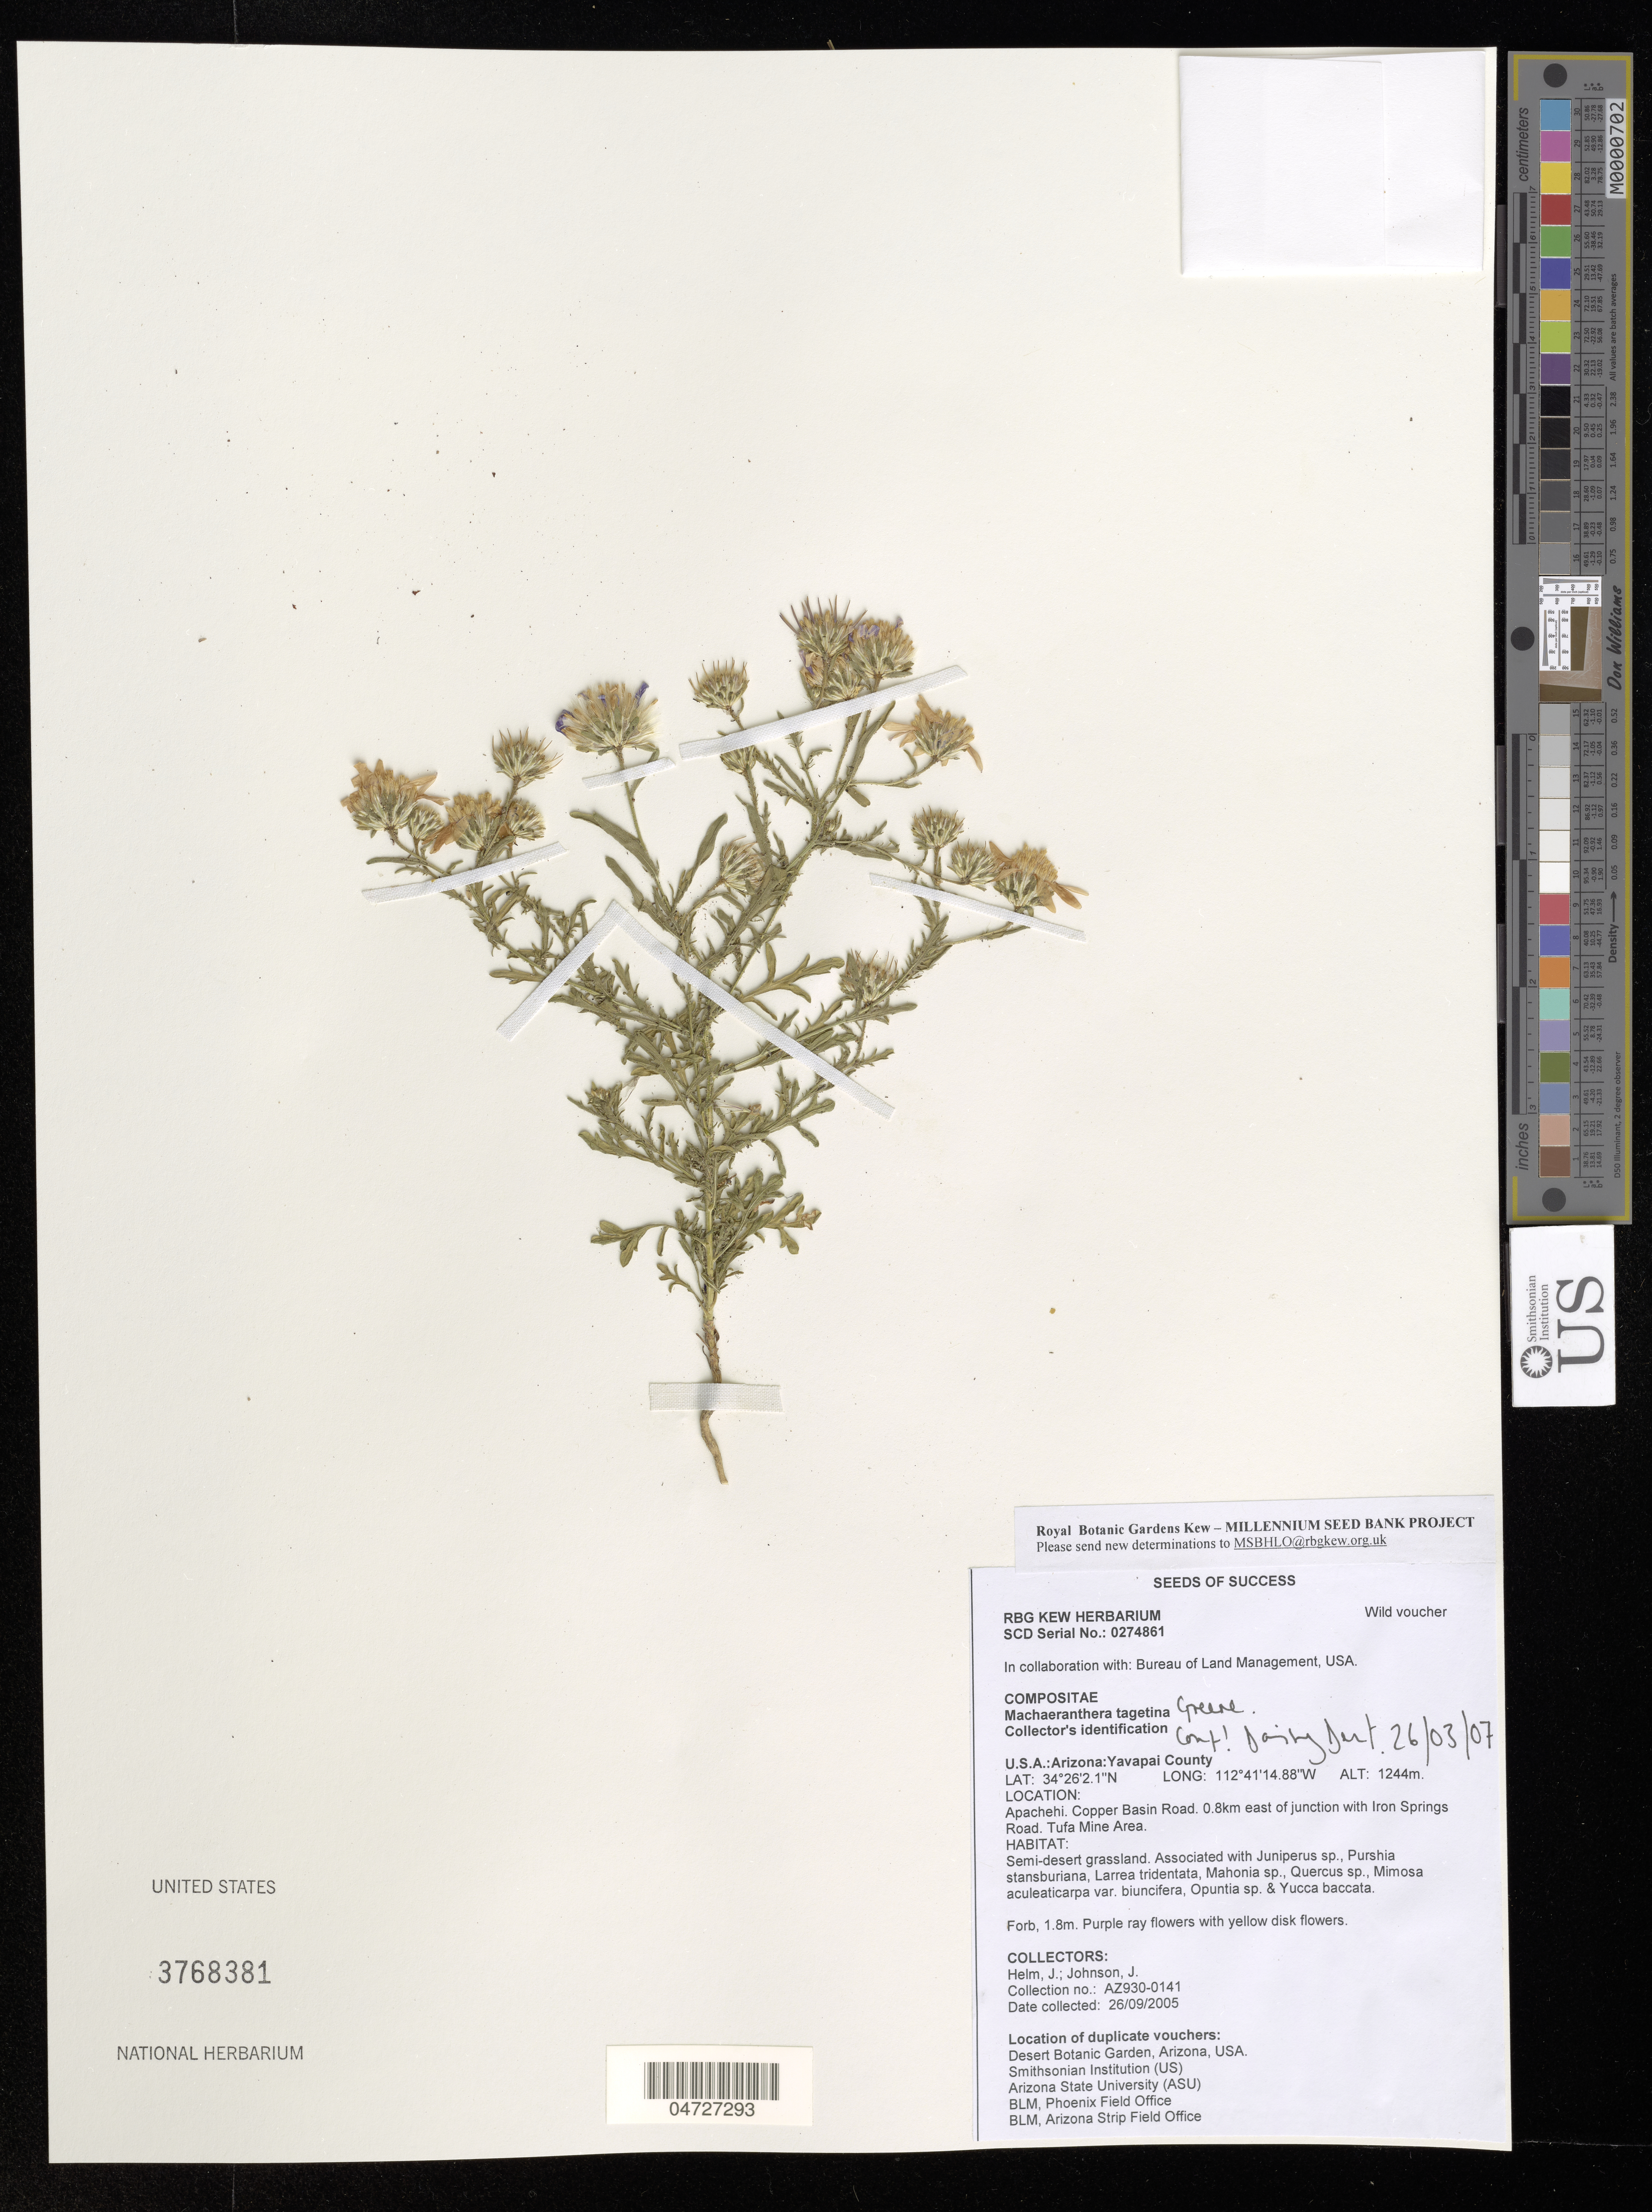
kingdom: Plantae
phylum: Tracheophyta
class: Magnoliopsida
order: Asterales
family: Asteraceae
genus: Machaeranthera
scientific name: Machaeranthera tagetina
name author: Greene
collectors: J. Helm & J. Johnson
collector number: AZ930-0141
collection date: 2005-09-26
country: United States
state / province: Arizona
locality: Yavapai County. Apachehi. Copper Basin Road. 0.8km east of junction with Iron Springs Road. Tufa Mine Area.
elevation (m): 1244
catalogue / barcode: US 3768381